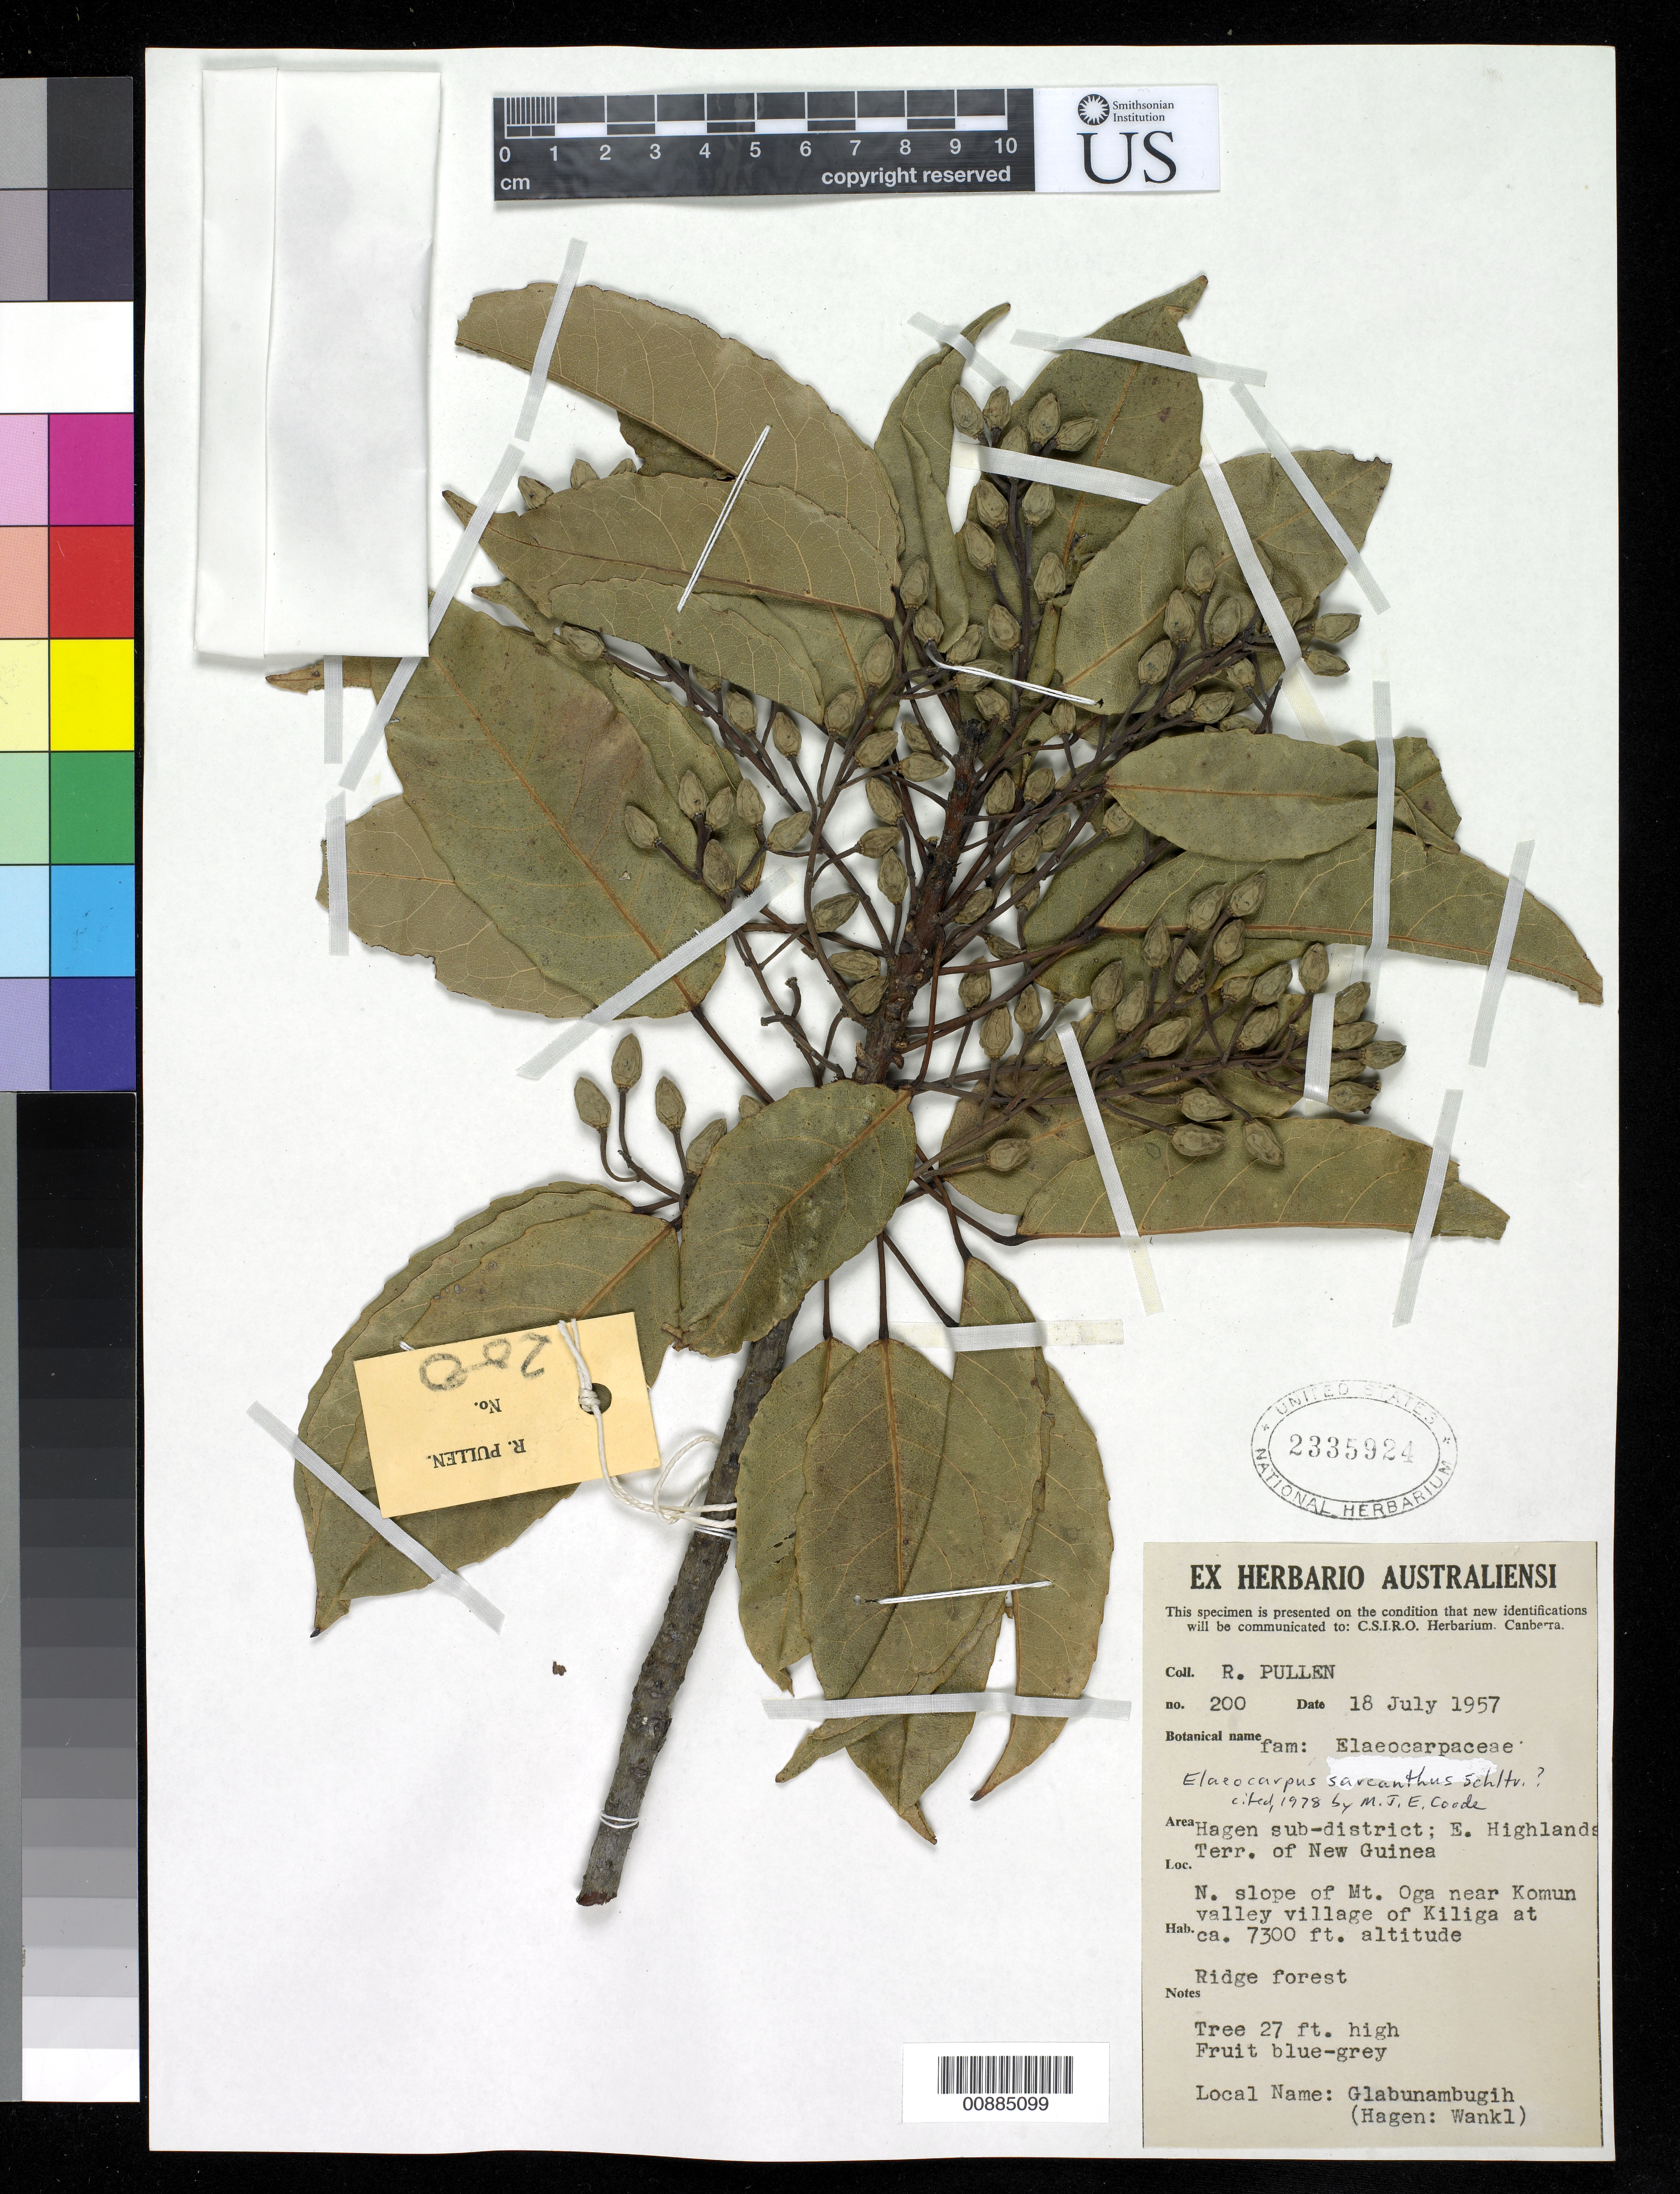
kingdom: Plantae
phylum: Tracheophyta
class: Magnoliopsida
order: Oxalidales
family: Elaeocarpaceae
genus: Elaeocarpus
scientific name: Elaeocarpus sarcanthus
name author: Schltr.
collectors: R. Pullen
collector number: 200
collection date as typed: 18 Jul 1957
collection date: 1957-07-18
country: Papua New Guinea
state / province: Eastern Highlands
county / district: Hagen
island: New Guinea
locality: N. slope of Mt. Oga near Komun valley village of Kiliga.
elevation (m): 2225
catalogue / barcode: US 2335924